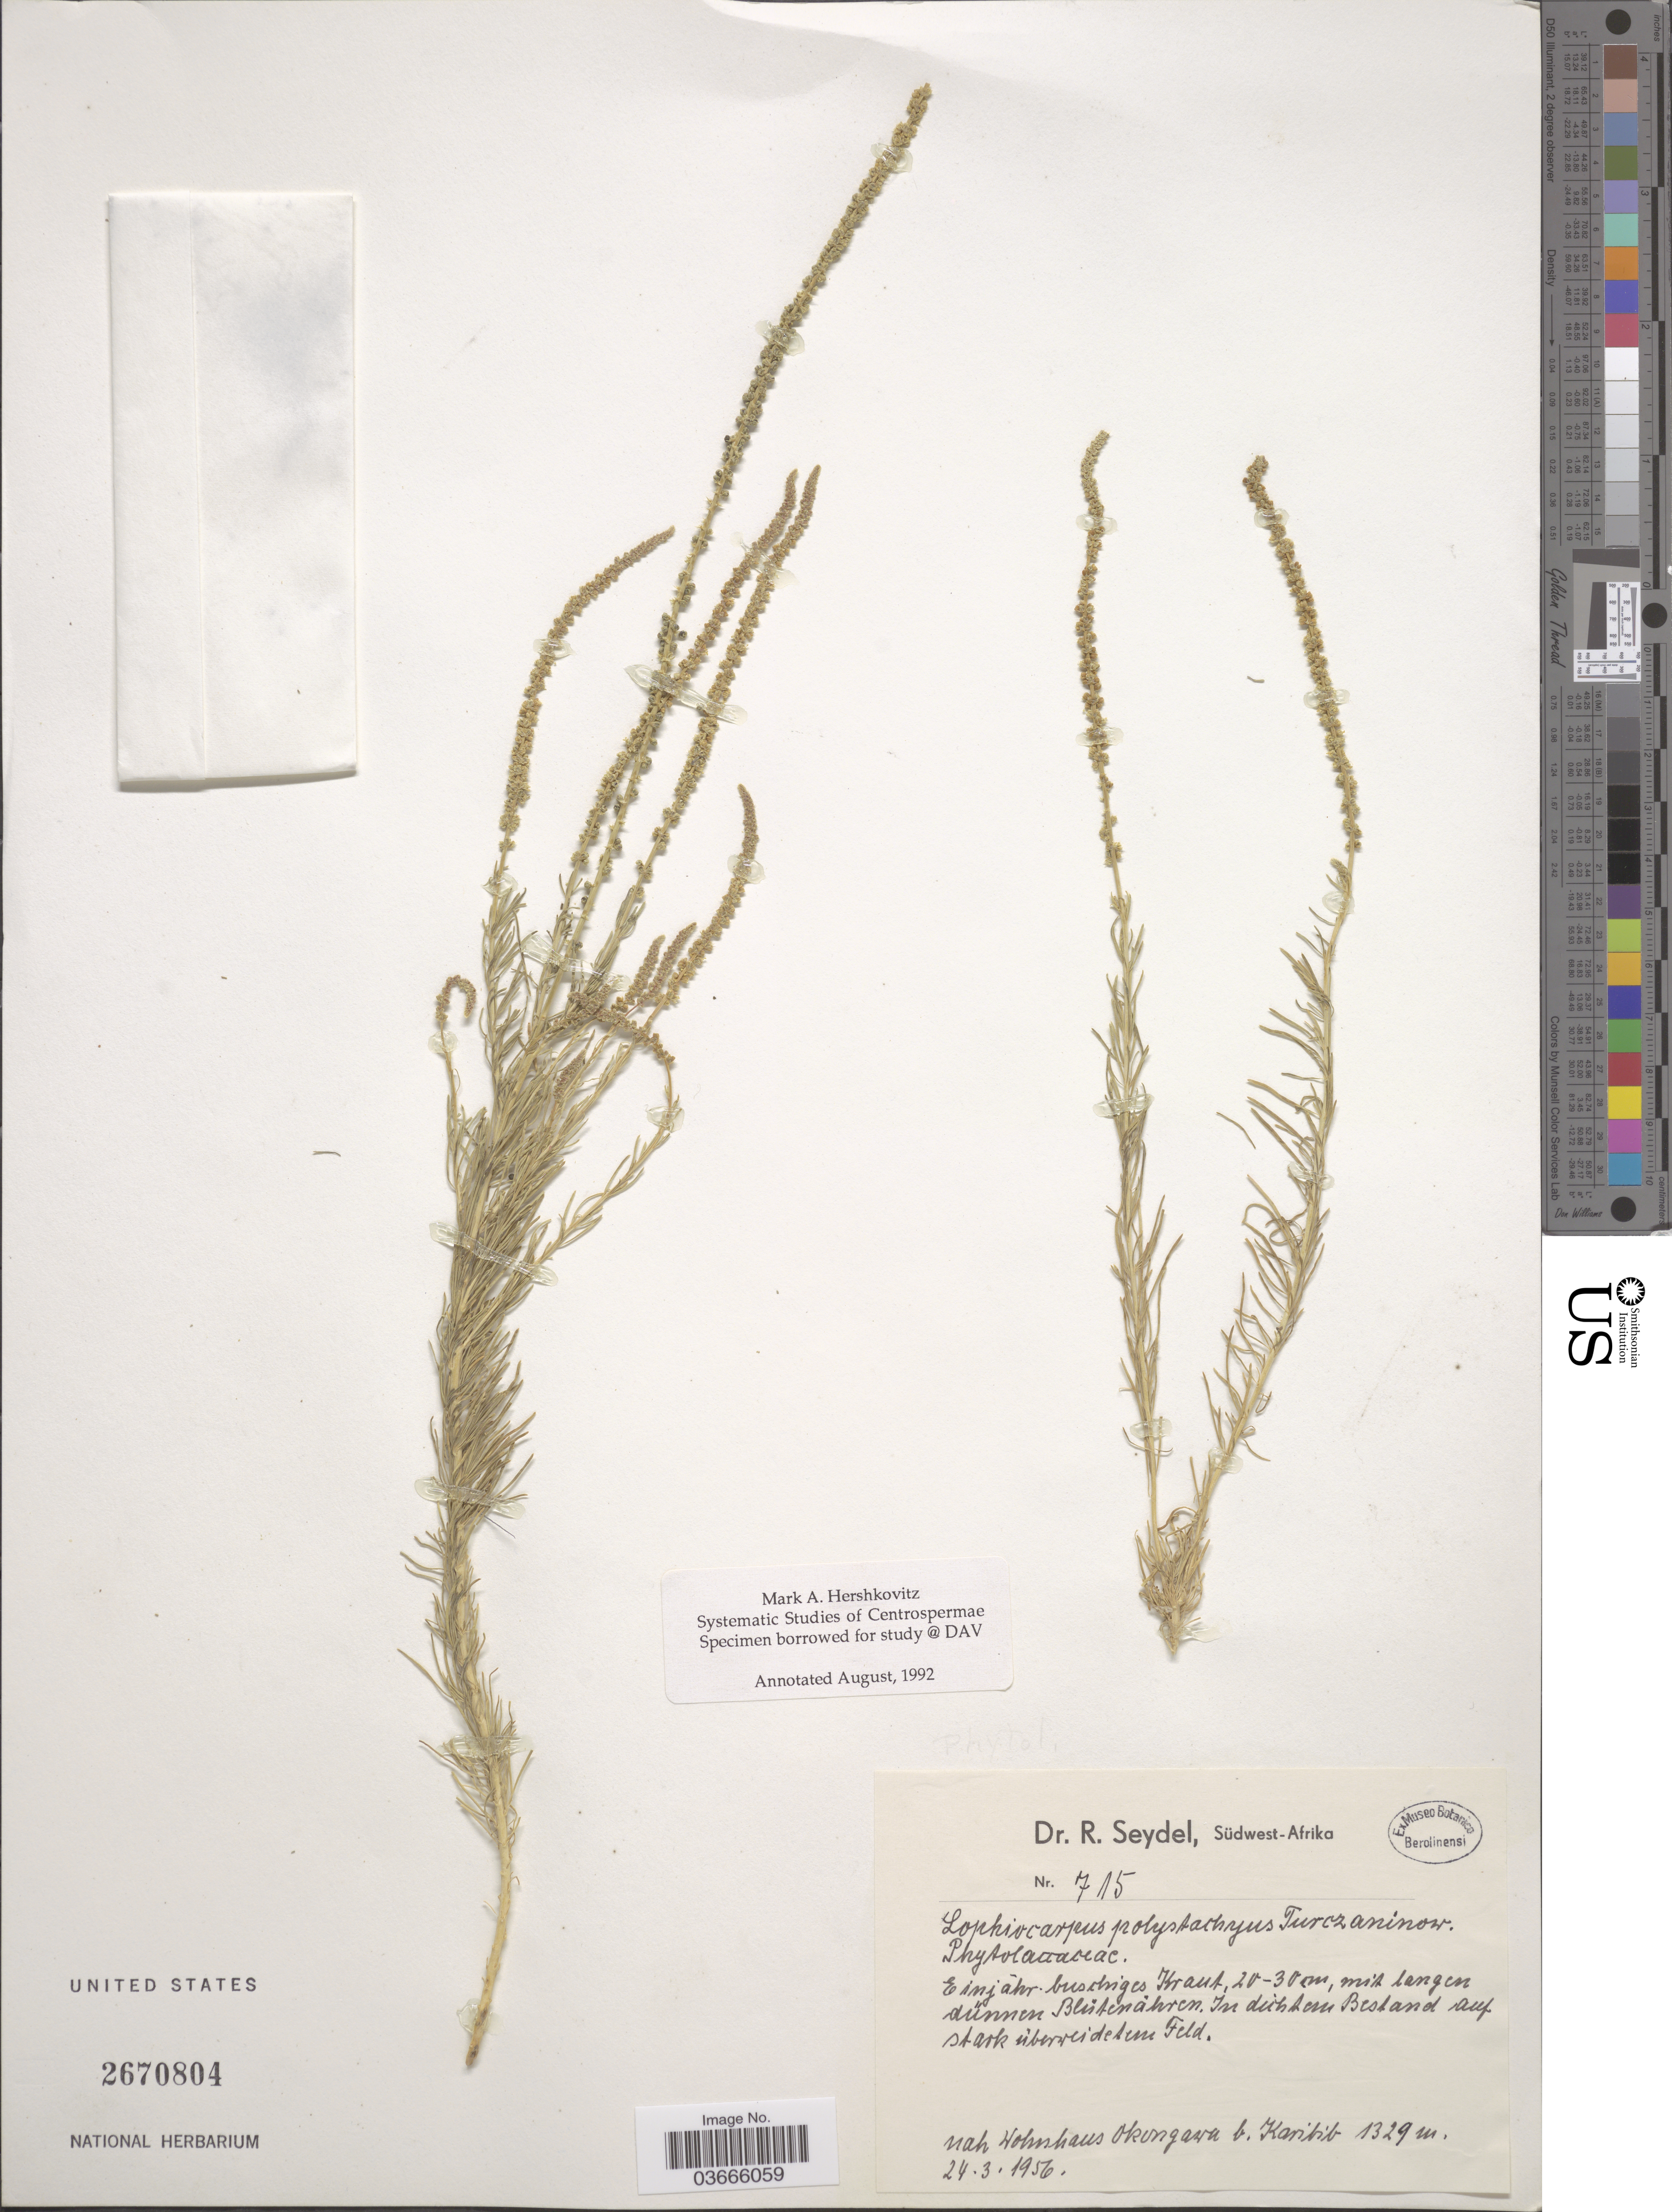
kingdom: Plantae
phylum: Tracheophyta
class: Magnoliopsida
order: Caryophyllales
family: Lophiocarpaceae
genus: Lophiocarpus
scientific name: Lophiocarpus polystachyus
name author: Turcz.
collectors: R. Seydel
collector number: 715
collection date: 1956-03-24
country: Namibia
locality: Südwest-Afrika. Nah Hohnhaus Okongawa b. Karibib.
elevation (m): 1329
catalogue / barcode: US 2670804